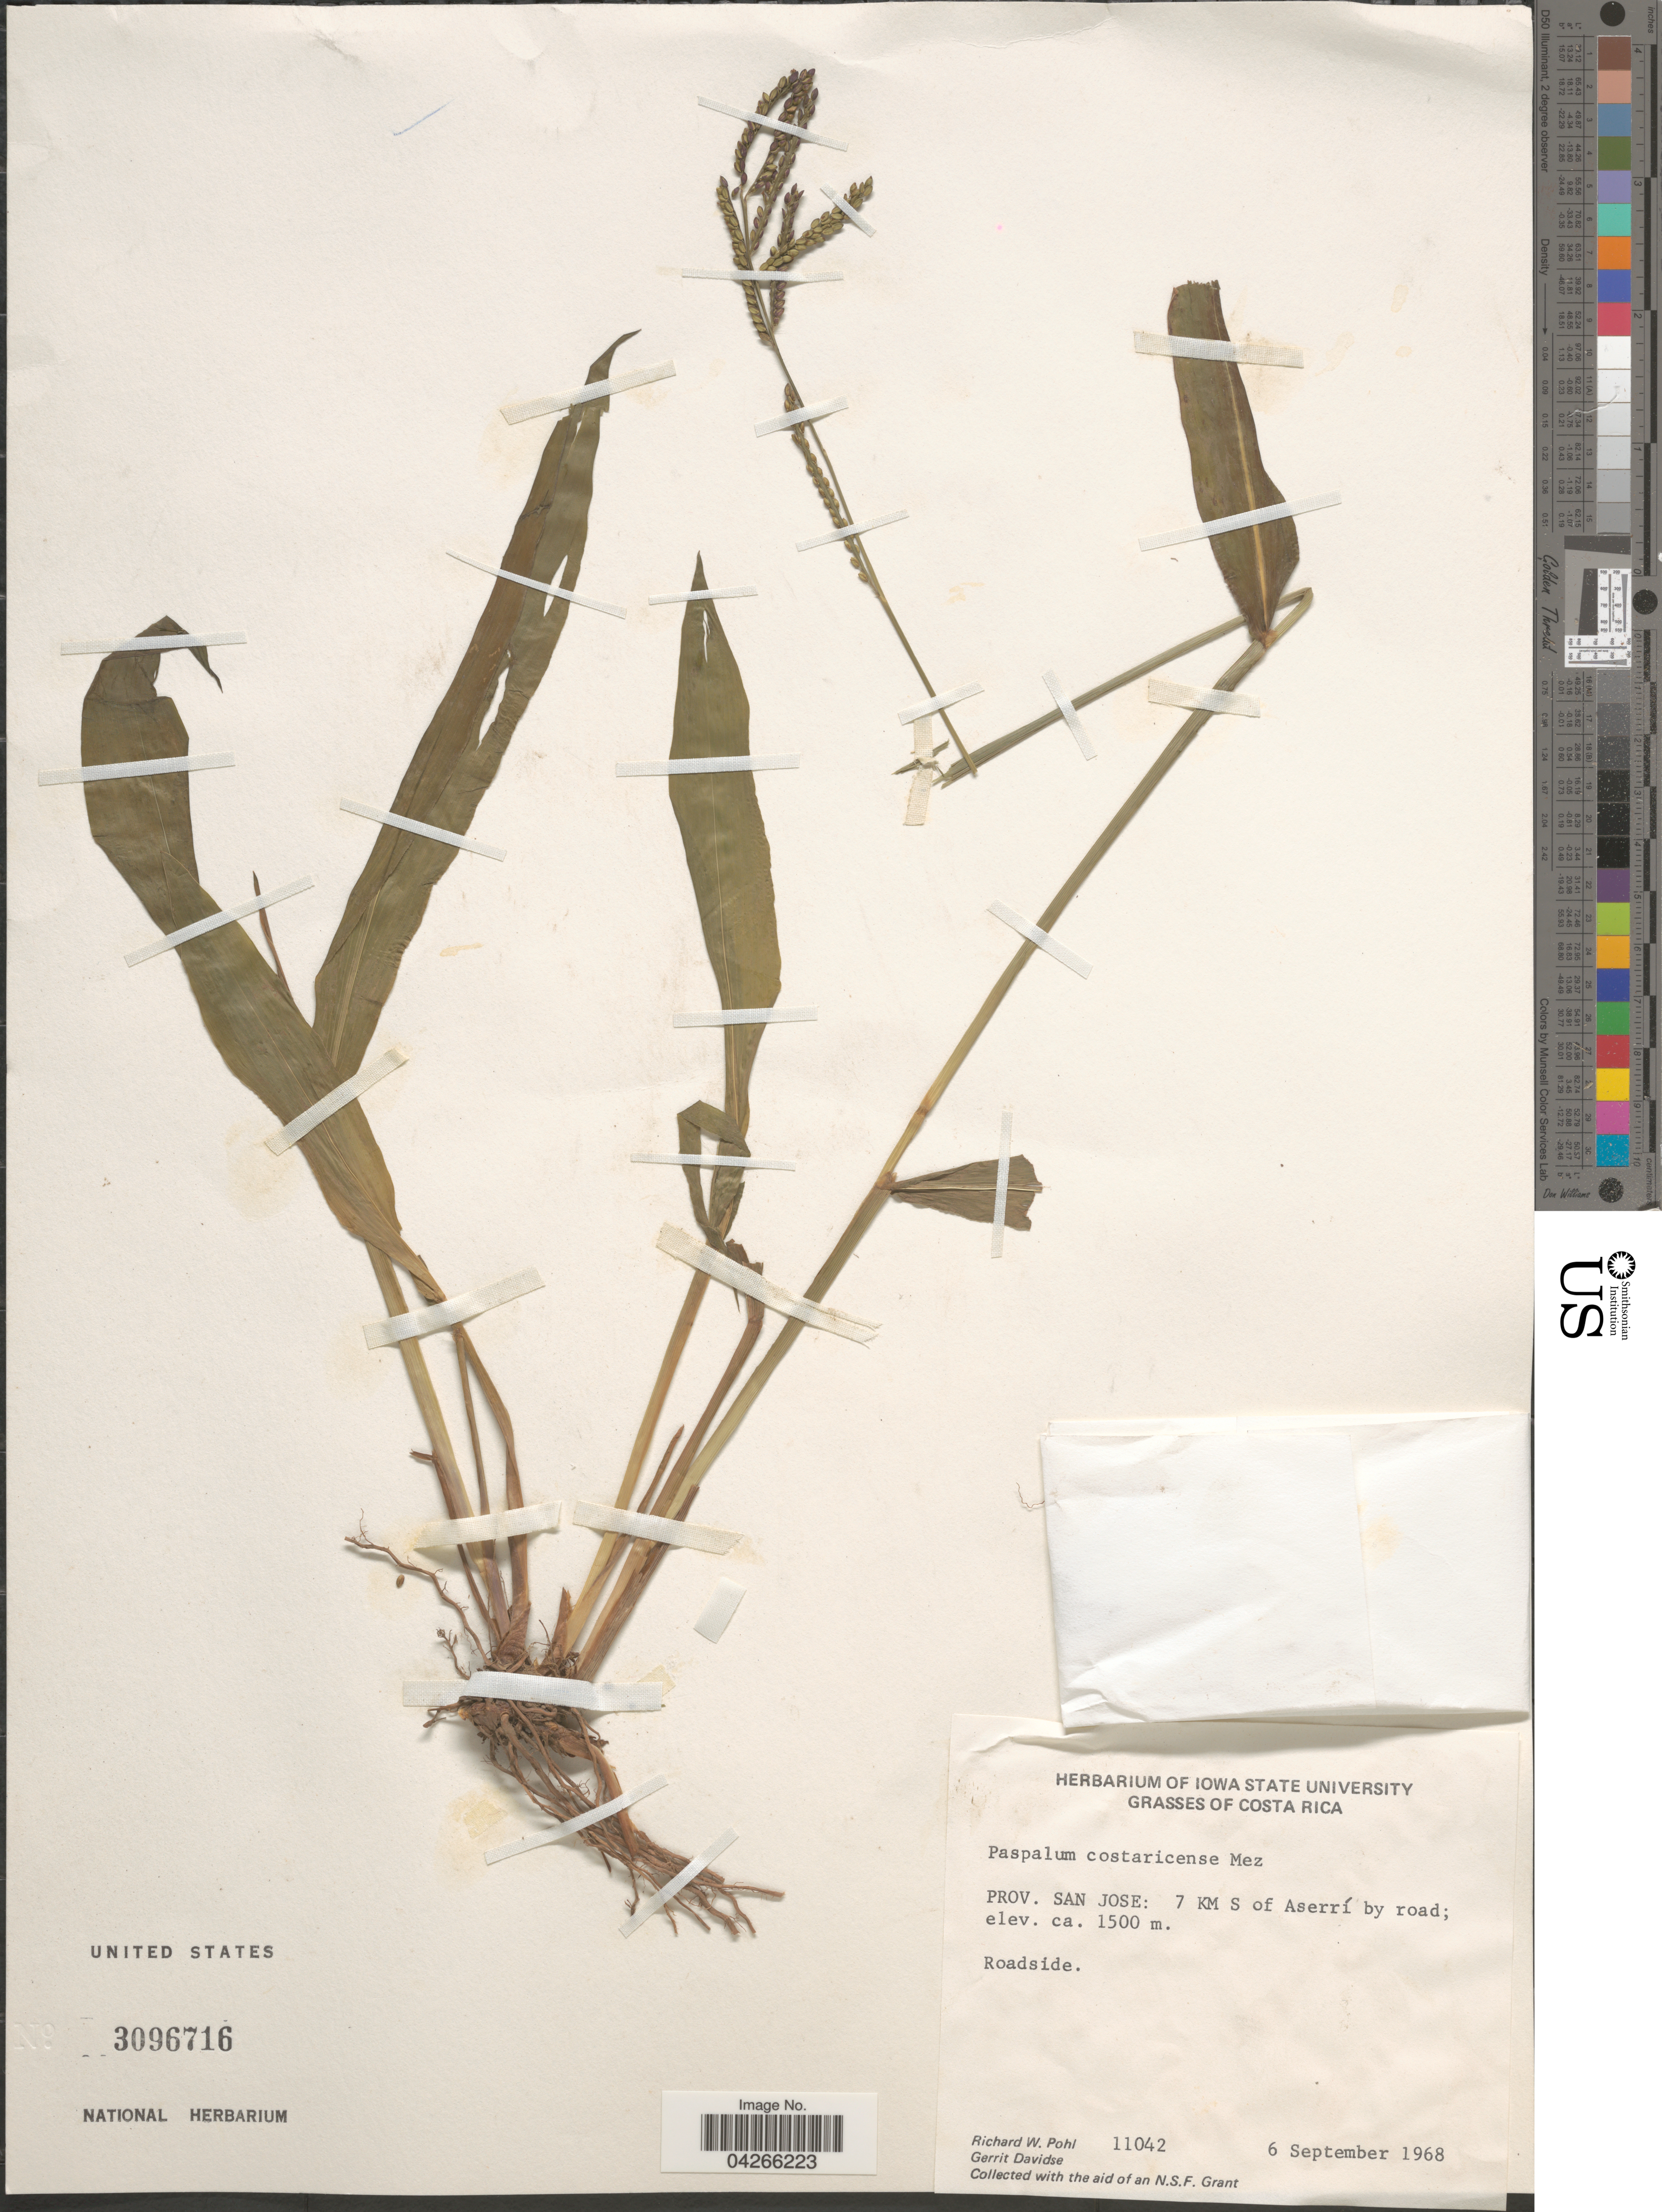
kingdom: Plantae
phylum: Tracheophyta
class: Liliopsida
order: Poales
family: Poaceae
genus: Paspalum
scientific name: Paspalum costaricense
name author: Mez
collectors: R. W. Pohl & G. Davidse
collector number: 11042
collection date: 1968-09-06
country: Costa Rica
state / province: San José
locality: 7 KM S of Aserrí by road; Roadside.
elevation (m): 1500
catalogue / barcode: US 3096716